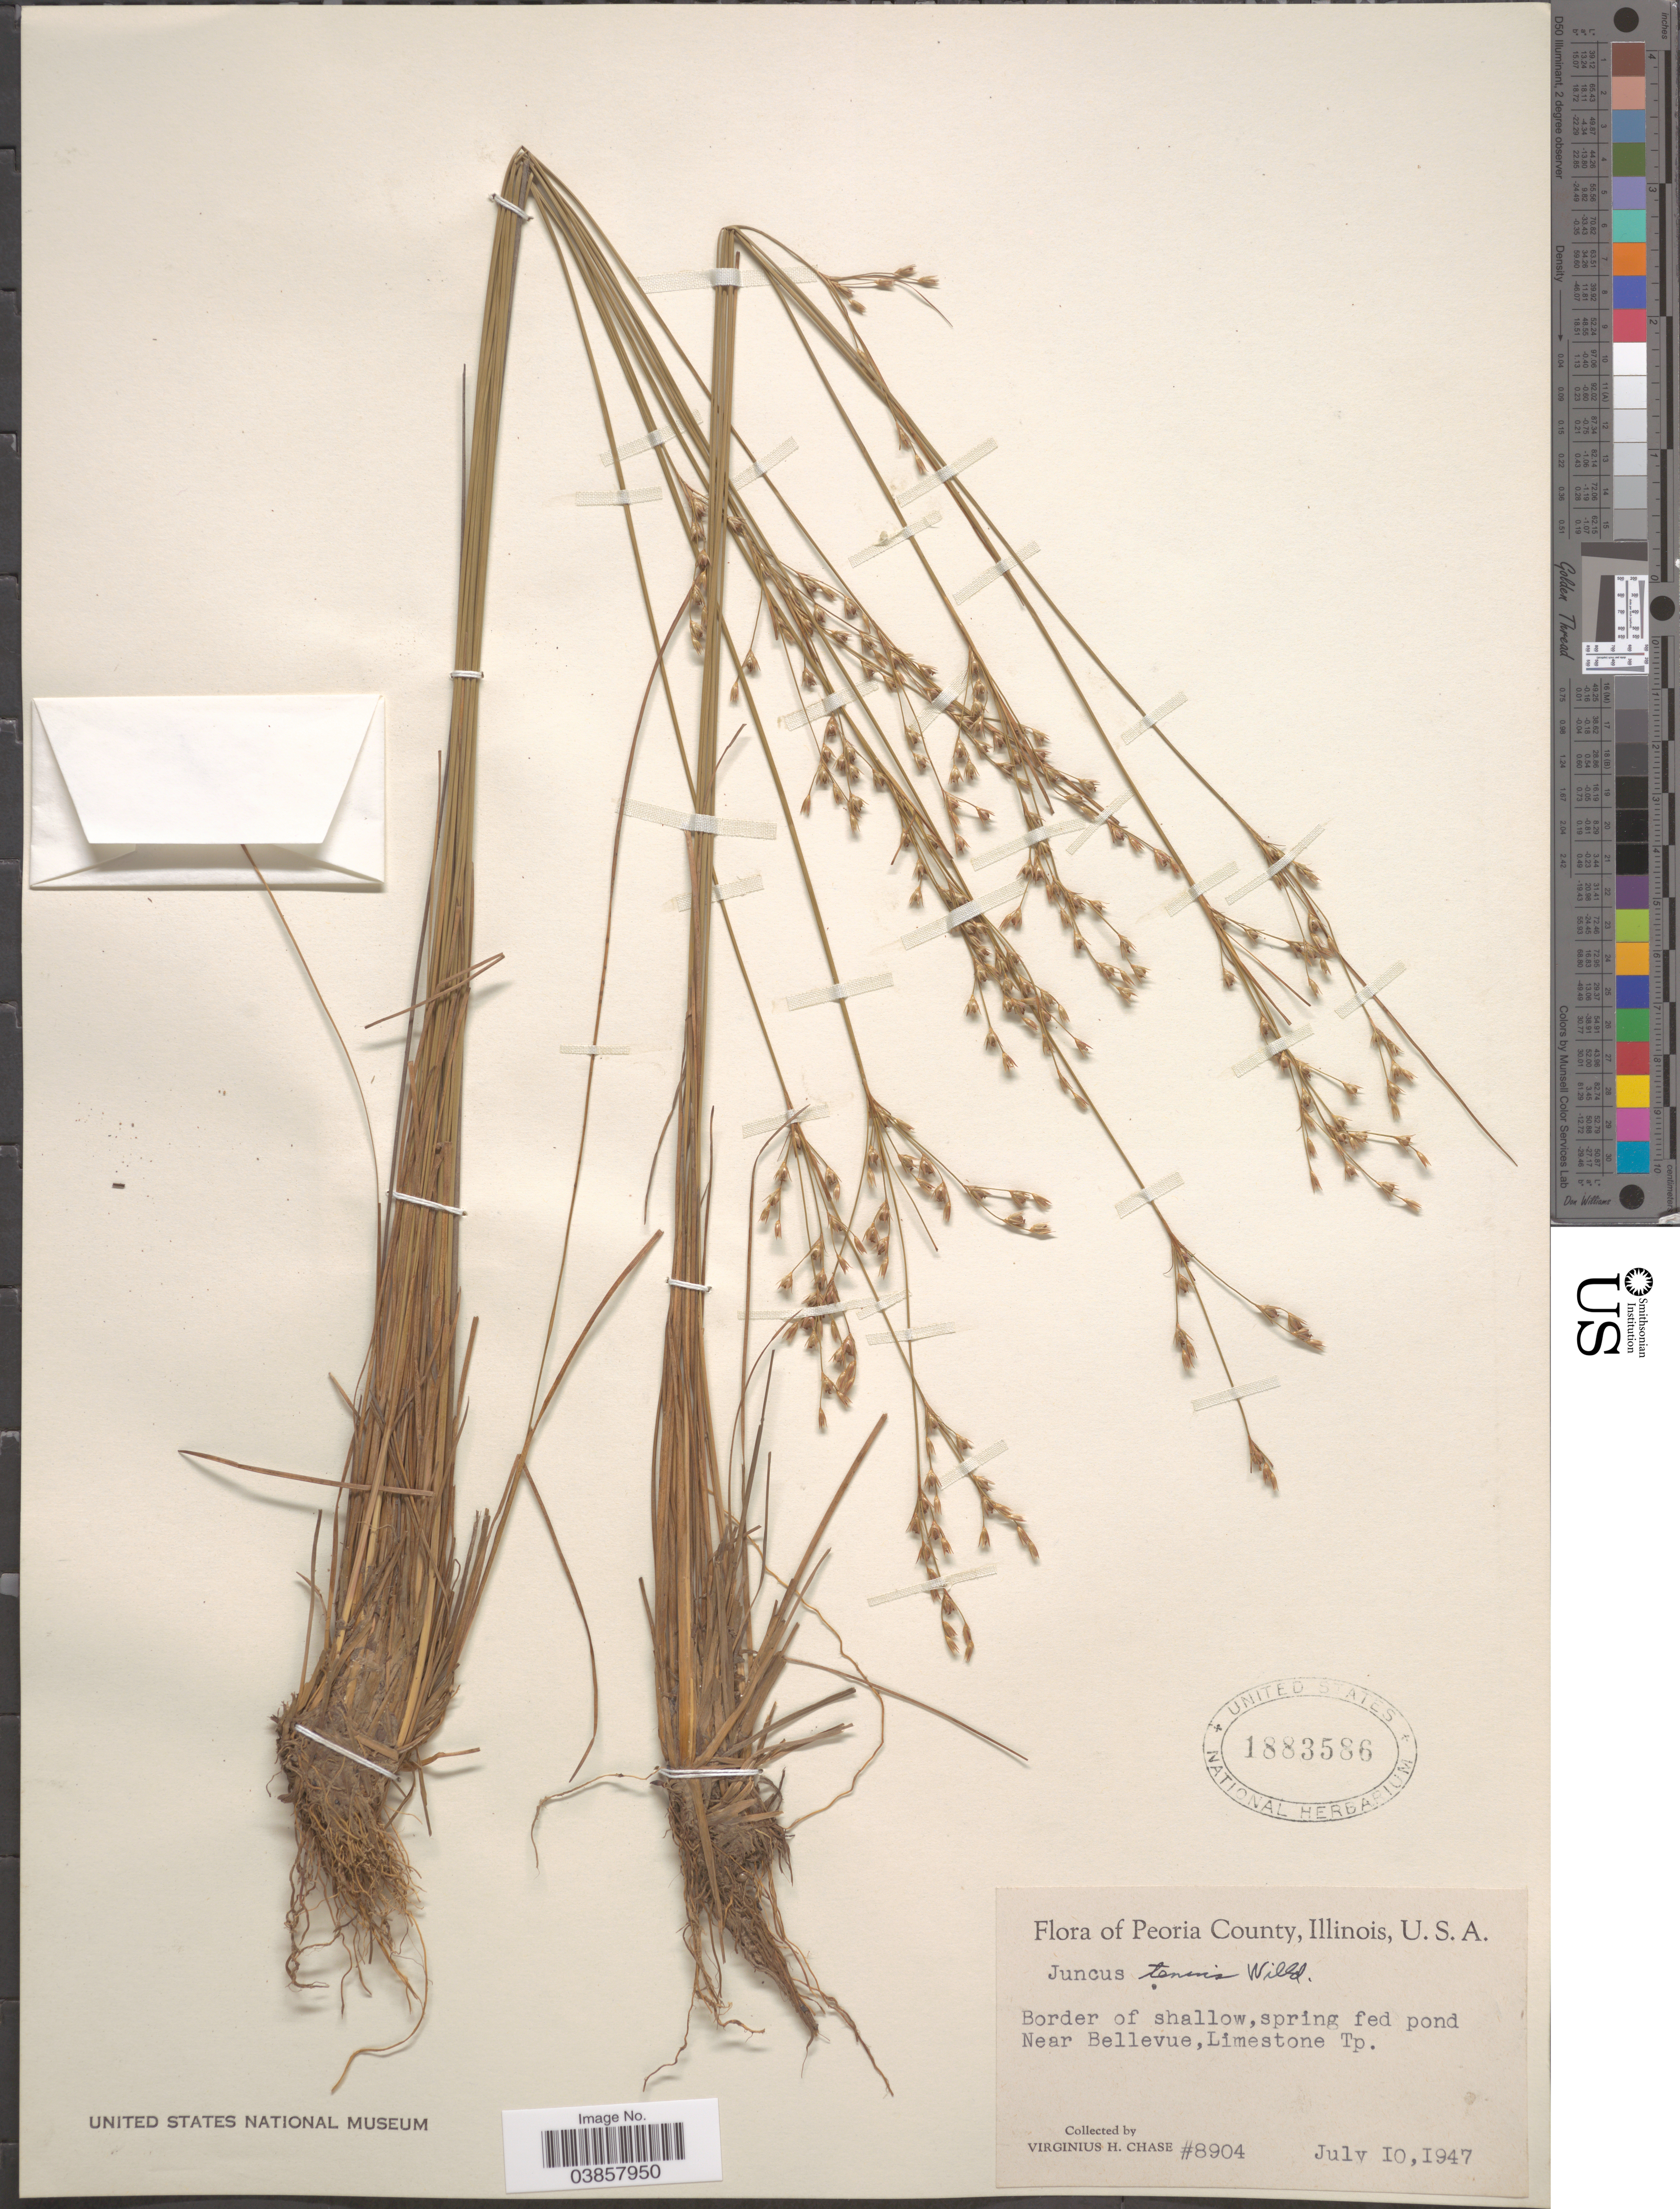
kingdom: Plantae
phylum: Tracheophyta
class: Liliopsida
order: Poales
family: Juncaceae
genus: Juncus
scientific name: Juncus tenuis f. discretiflorus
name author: (F.J. Herm.) Fernald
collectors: V. H. Chase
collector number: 8904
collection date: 1947-07-10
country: United States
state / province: Illinois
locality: Peoria County. Border of shallow, spring fed pond Near Bellevue, Limestone Tp.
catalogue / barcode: US 1883586